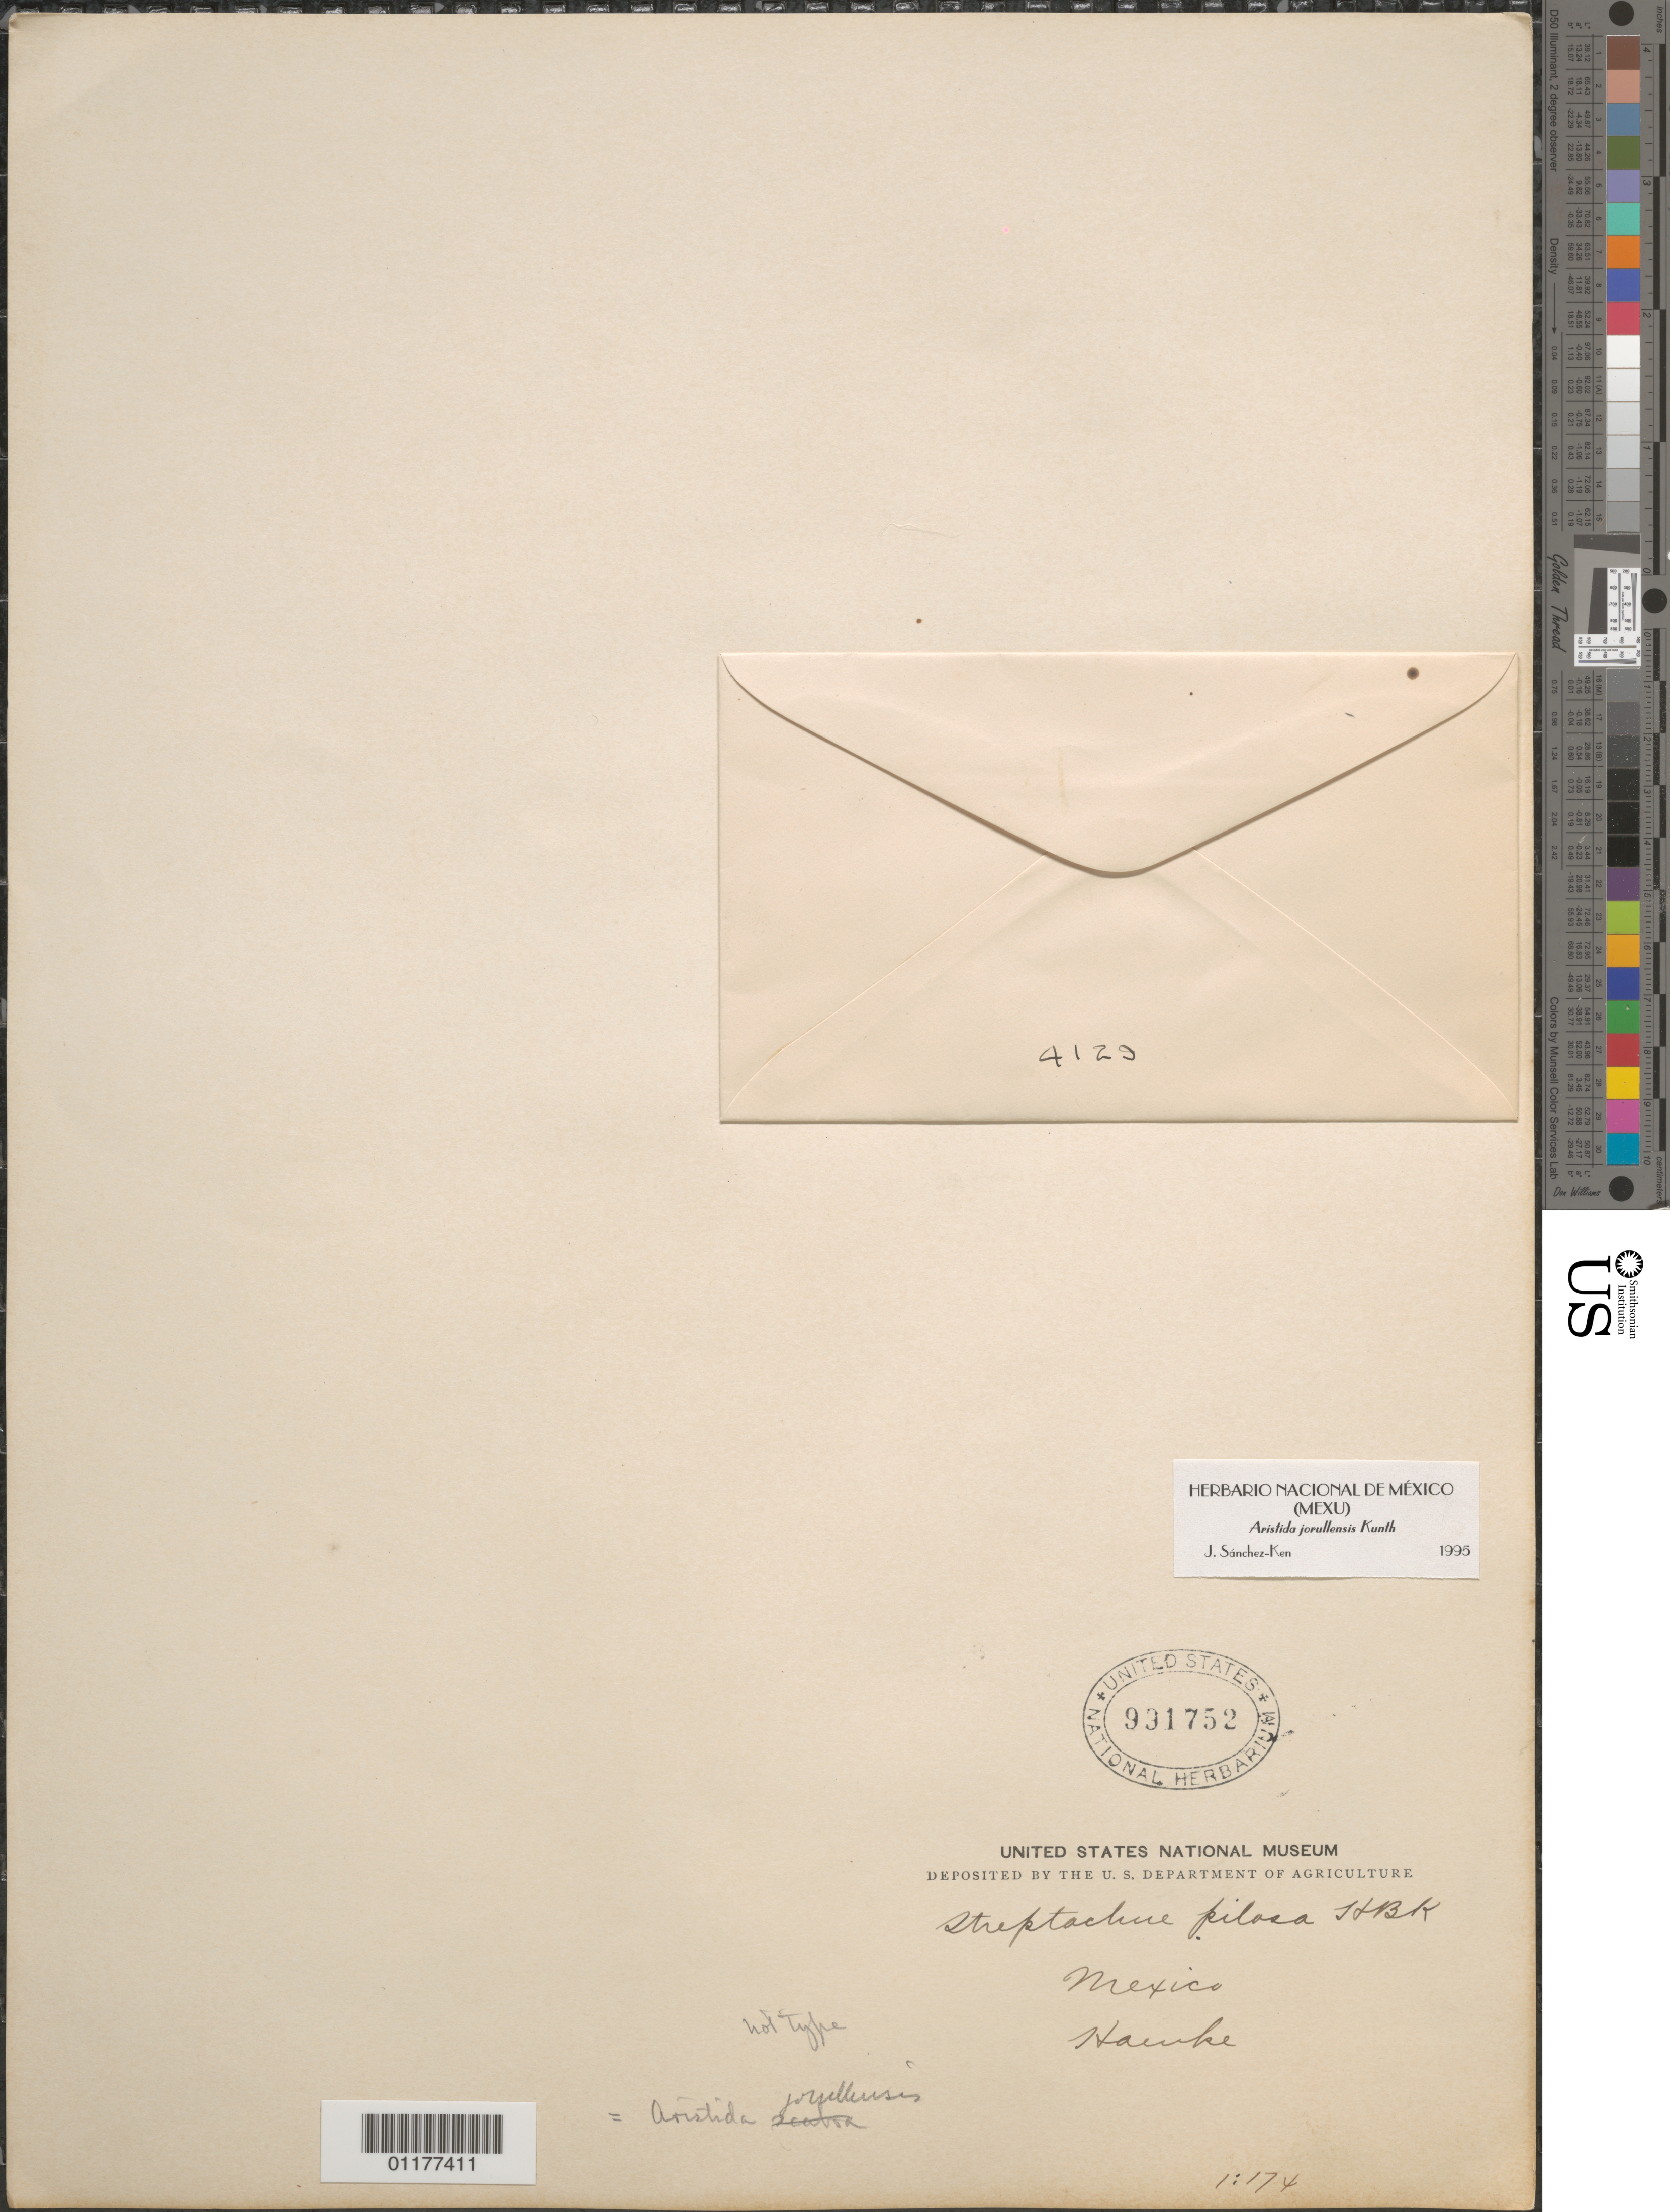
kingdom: Plantae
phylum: Tracheophyta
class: Liliopsida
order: Poales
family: Poaceae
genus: Aristida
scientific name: Aristida jorullensis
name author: Kunth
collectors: -. Hanke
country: Mexico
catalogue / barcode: US 991752